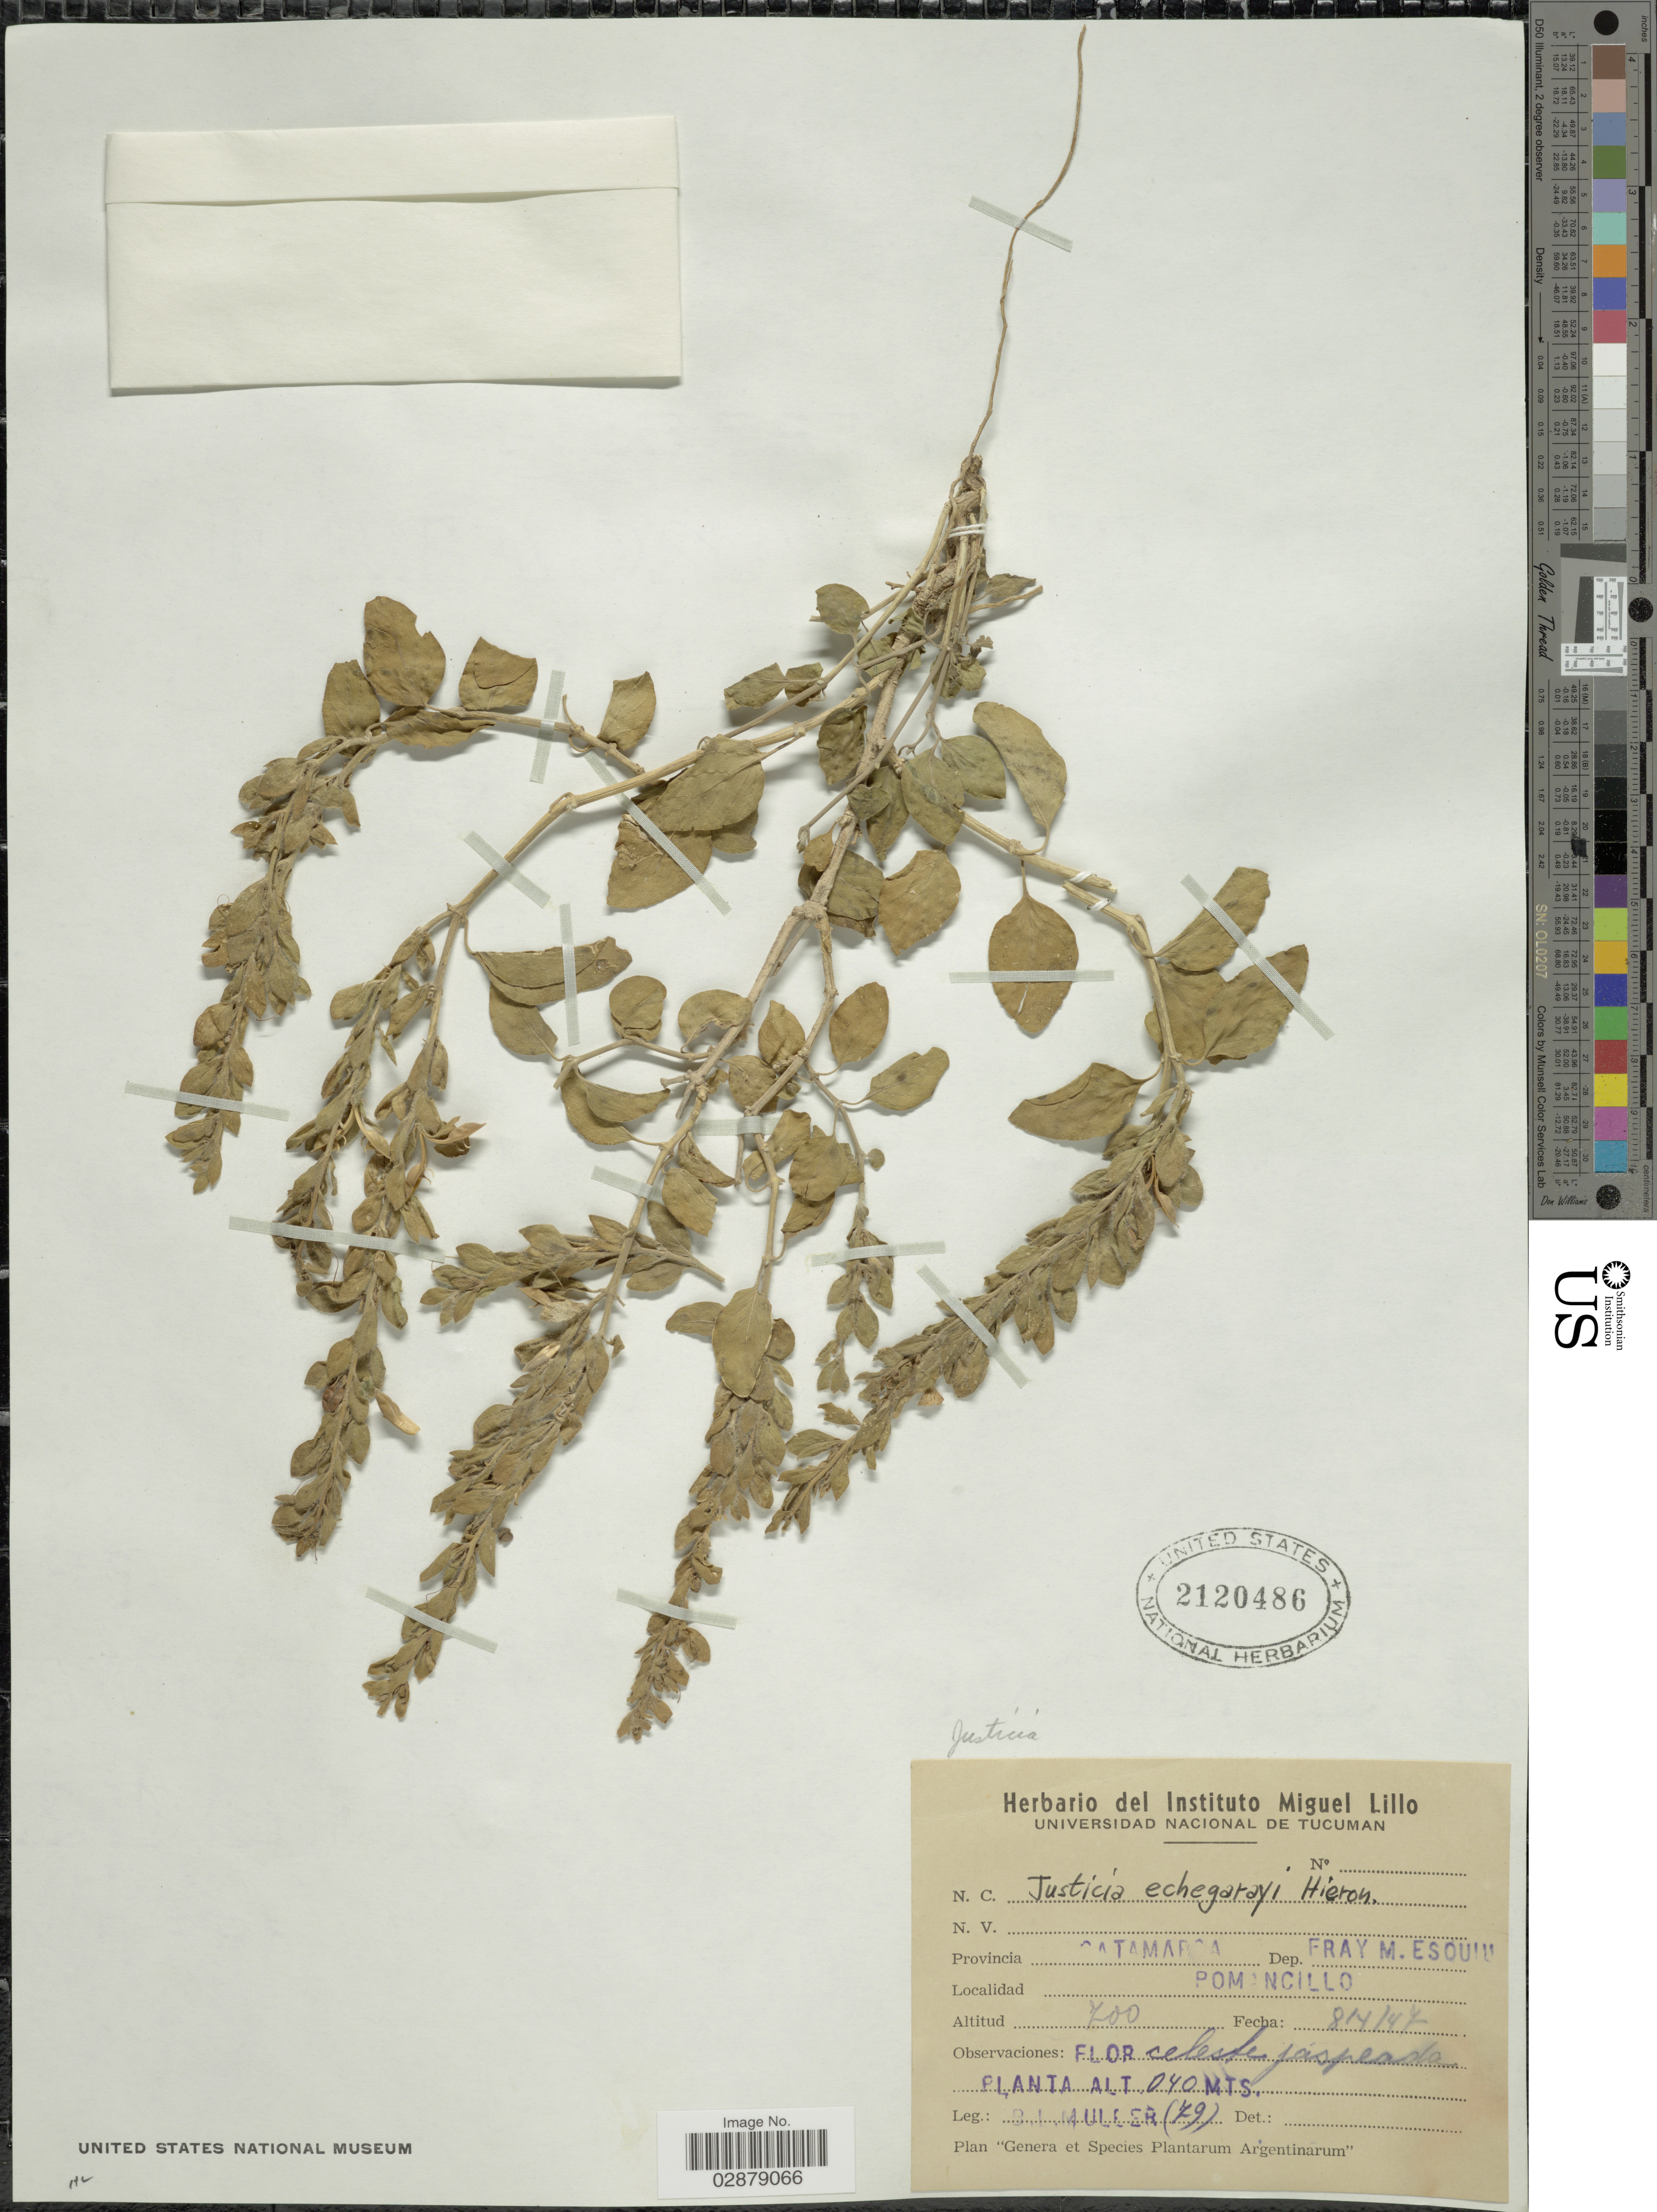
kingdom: Plantae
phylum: Tracheophyta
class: Magnoliopsida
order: Lamiales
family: Acanthaceae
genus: Justicia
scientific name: Justicia gilliesii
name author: (Nees) Benth.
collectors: B. Müller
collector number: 79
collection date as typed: Transcribed d/m/y: 8/4/47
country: Argentina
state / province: Catamarca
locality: Dep. Fray M. Esquiu. Pomancillo.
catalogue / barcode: US 2120486